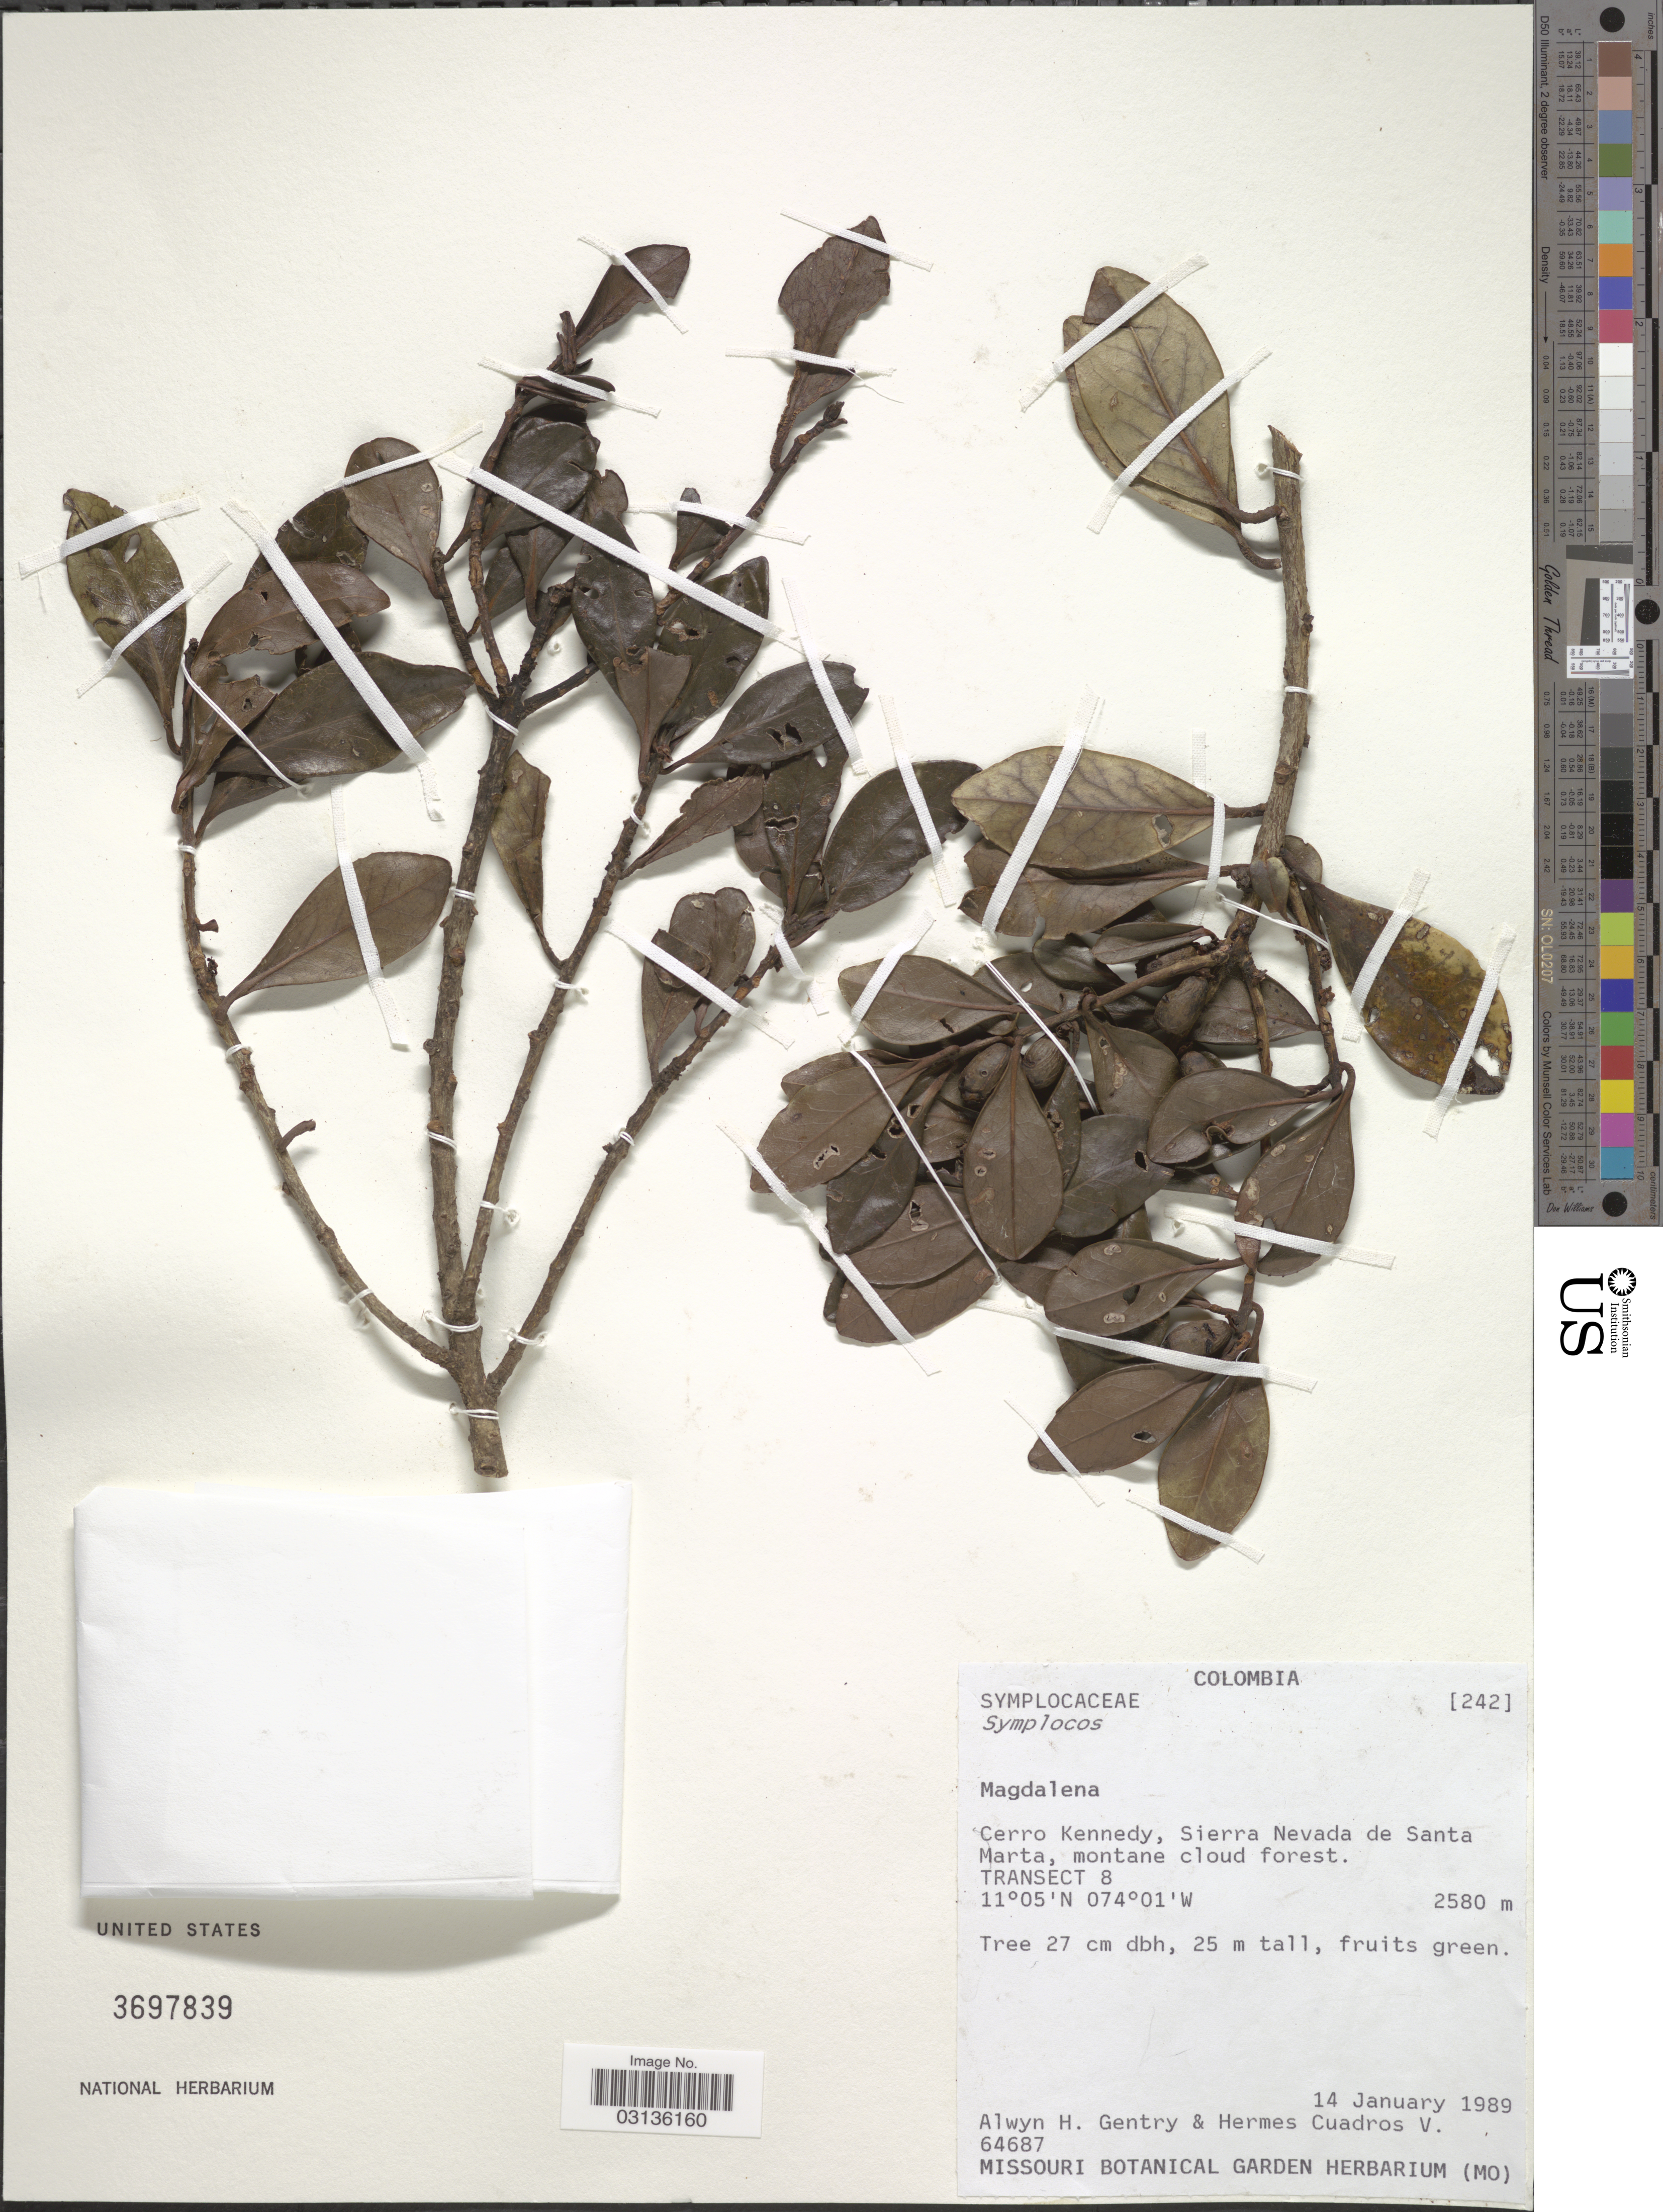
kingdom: Plantae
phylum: Tracheophyta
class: Magnoliopsida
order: Ericales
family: Symplocaceae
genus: Symplocos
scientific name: Symplocos sp.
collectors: A. H. Gentry & H. Cuadros V.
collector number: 64687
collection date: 1989-01-14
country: Colombia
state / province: Magdalena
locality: Cerro Kennedy, Sierra Nevada de Santa Marta, montane cloud forest. Transect 8.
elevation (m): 2580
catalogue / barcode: US 3697839